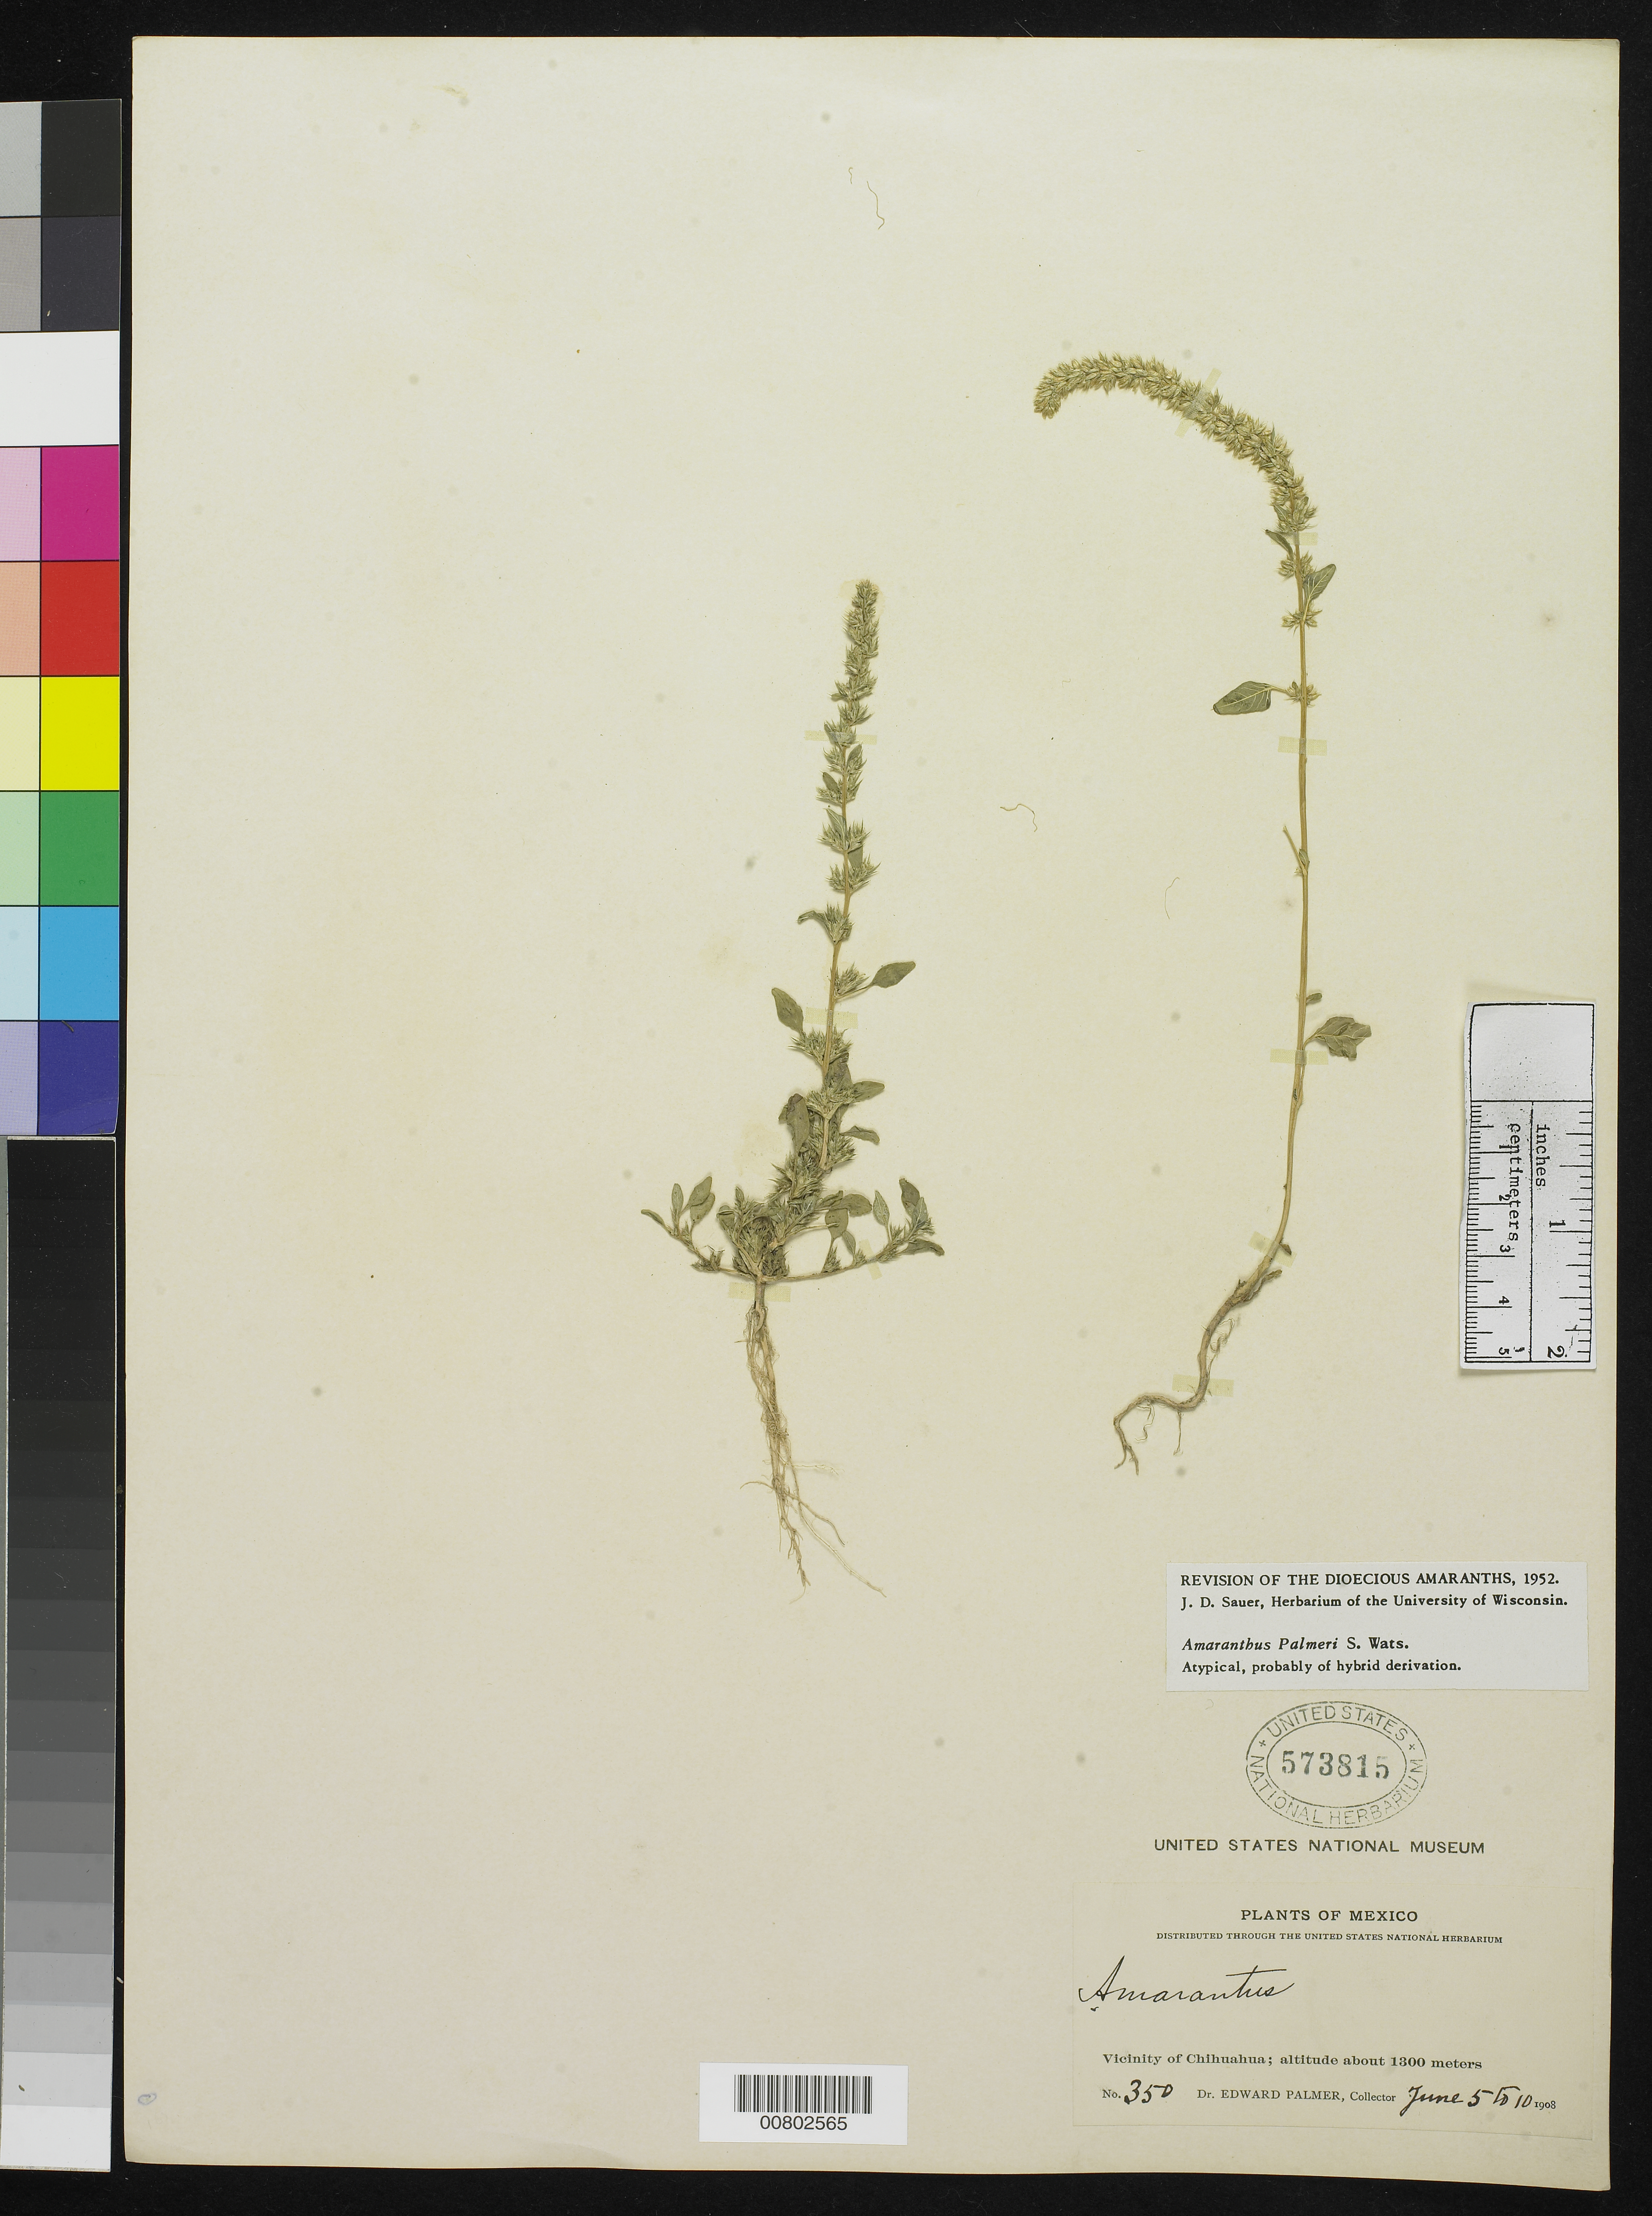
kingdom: Plantae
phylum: Tracheophyta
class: Magnoliopsida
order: Caryophyllales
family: Amaranthaceae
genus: Amaranthus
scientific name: Amaranthus palmeri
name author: S. Watson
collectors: E. Palmer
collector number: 350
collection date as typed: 05 Jun 1908 to 10 Jun 1908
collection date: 1908-06-05/1908-06-10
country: Mexico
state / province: Chihuahua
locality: Vicinity of Chihuahua.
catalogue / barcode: US 573815